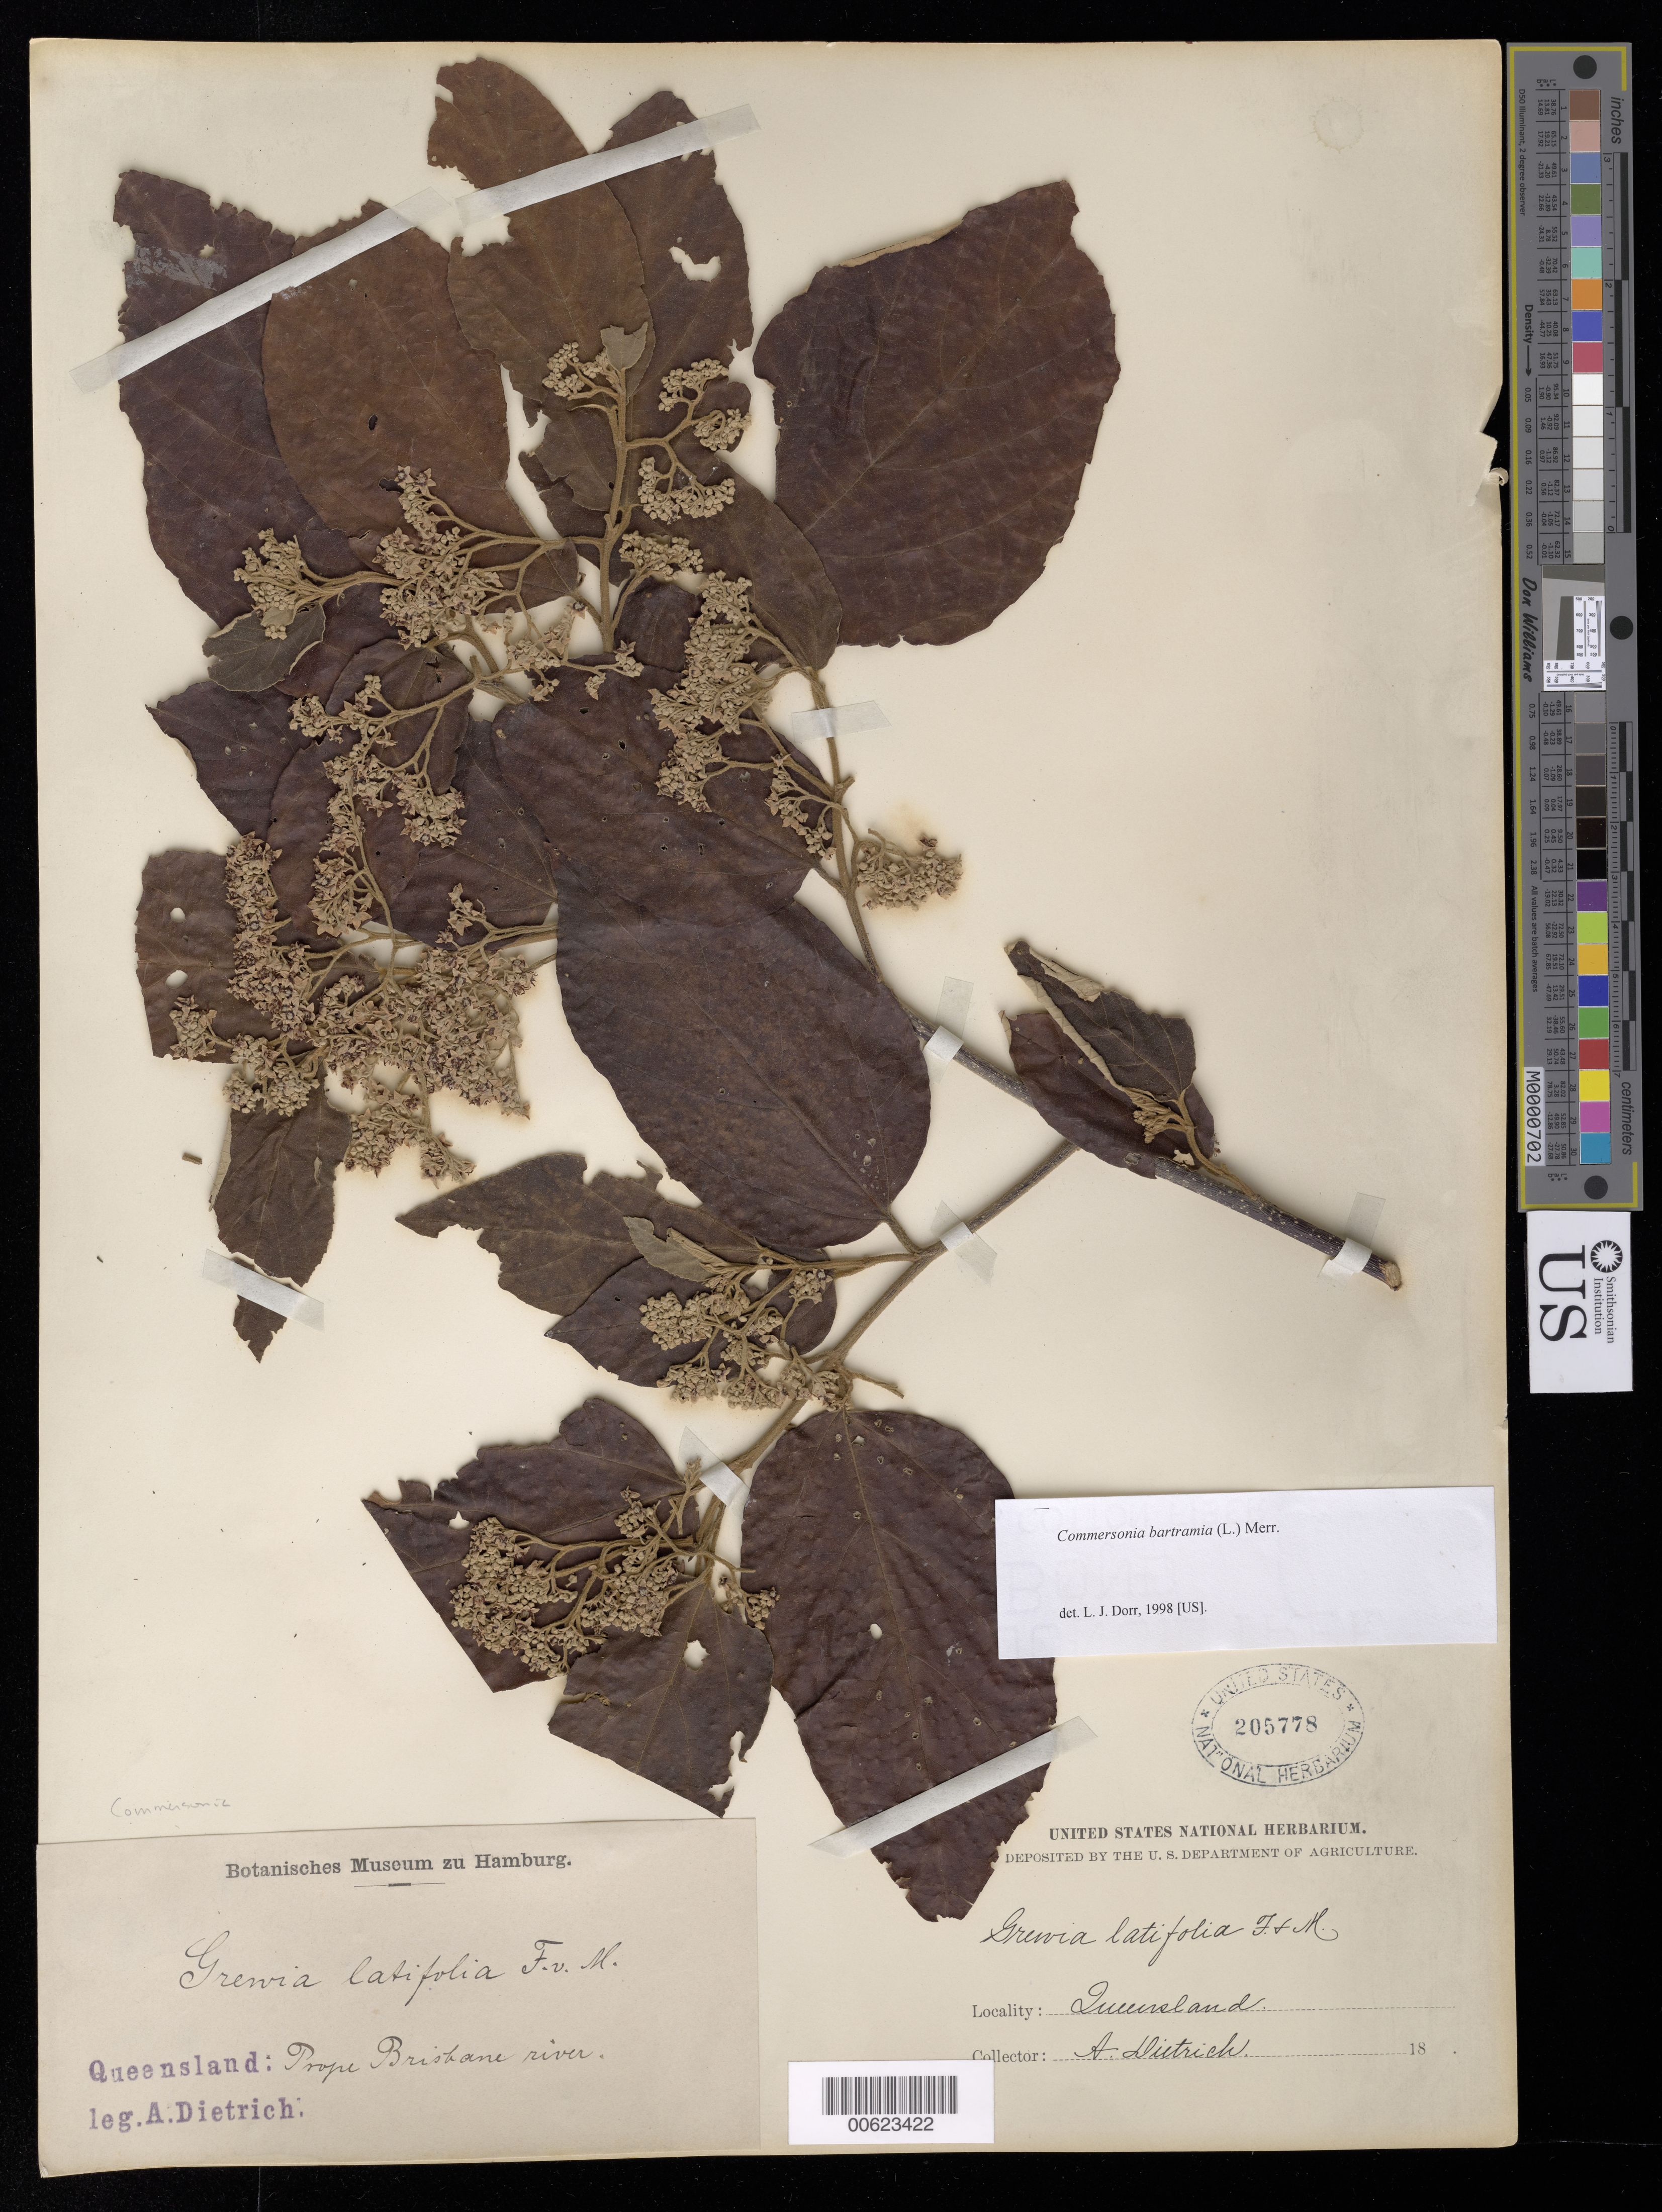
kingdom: Plantae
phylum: Tracheophyta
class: Magnoliopsida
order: Malvales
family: Malvaceae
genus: Commersonia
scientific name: Commersonia bartramia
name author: (L.) Merr.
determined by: Dorr, L. J., (BOT), Smithsonian Institution - National Museum of Natural History (UNITED STATES)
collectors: A. Dietrich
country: Australia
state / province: Queensland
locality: Prope Brisbane River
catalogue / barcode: US 205778